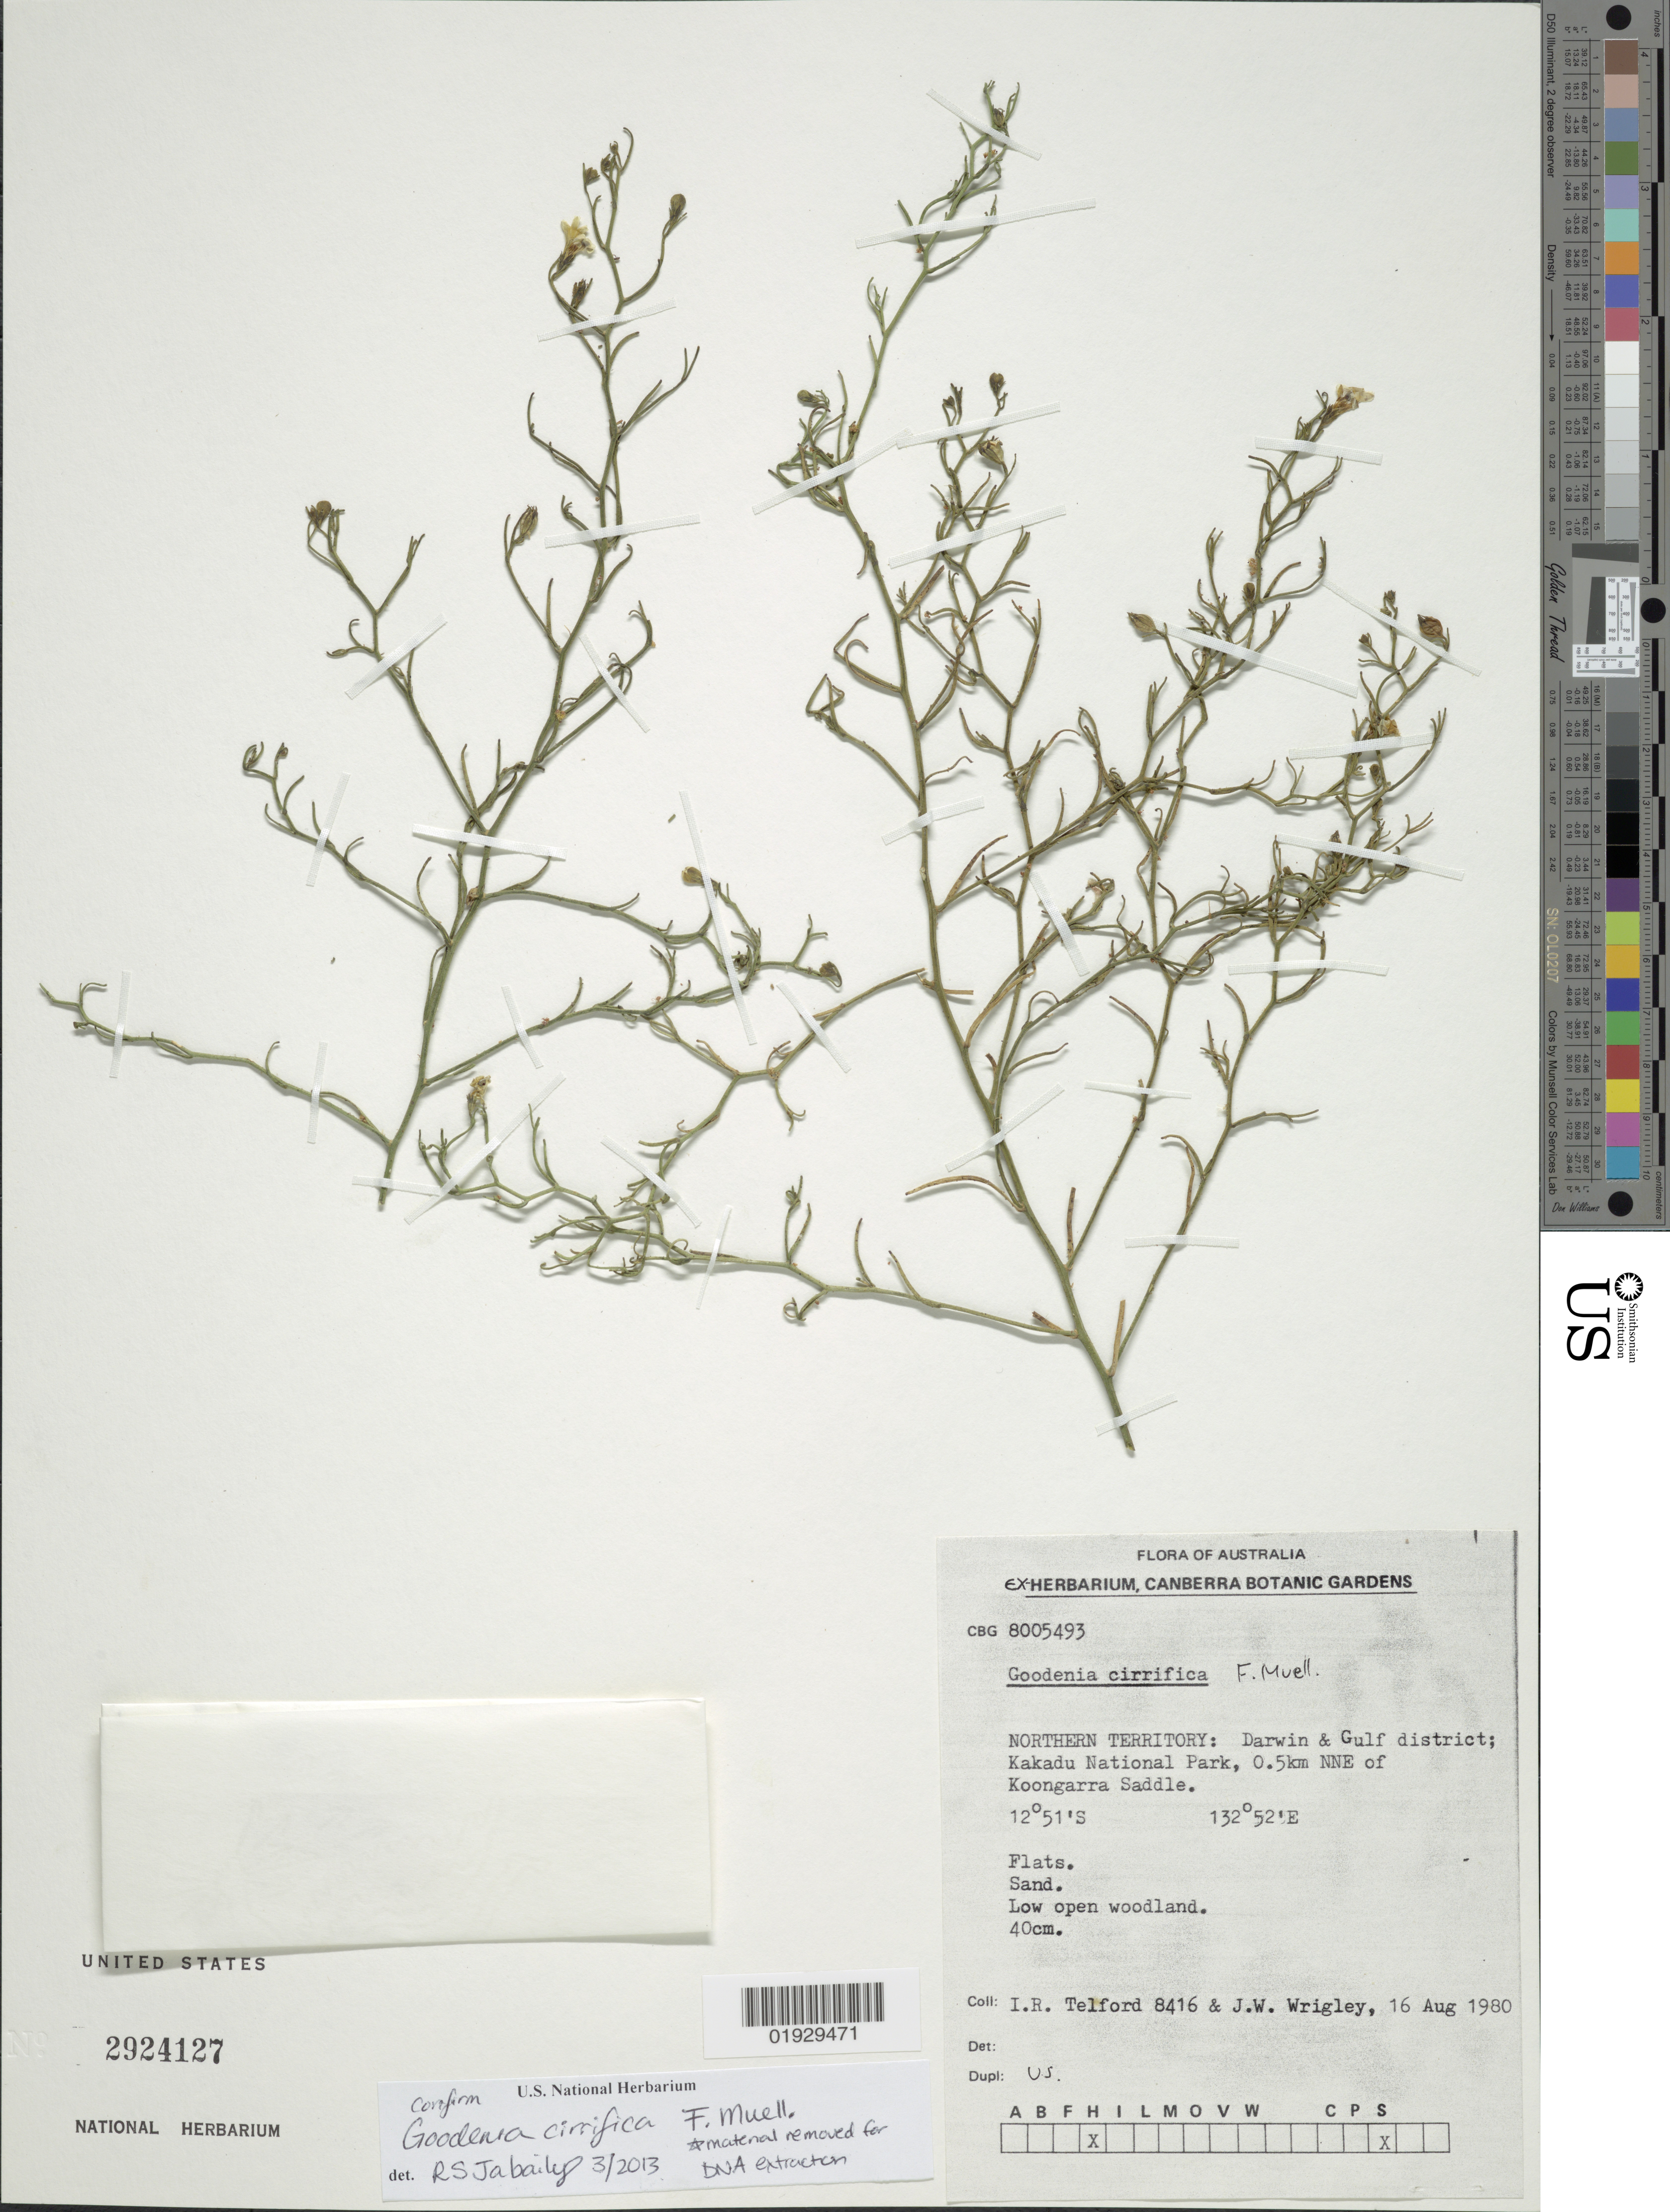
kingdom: Plantae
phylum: Tracheophyta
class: Magnoliopsida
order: Asterales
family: Goodeniaceae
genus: Goodenia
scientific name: Goodenia cirrifica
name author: F. Muell.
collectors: I. R. Telford & J. Wrigley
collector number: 8416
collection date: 1980-08-16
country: Australia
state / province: Northern Territory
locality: Darwin & Gulf district; Kakadu National Park, 0.5km NNE of Koongarra Saddle.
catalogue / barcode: US 2924127